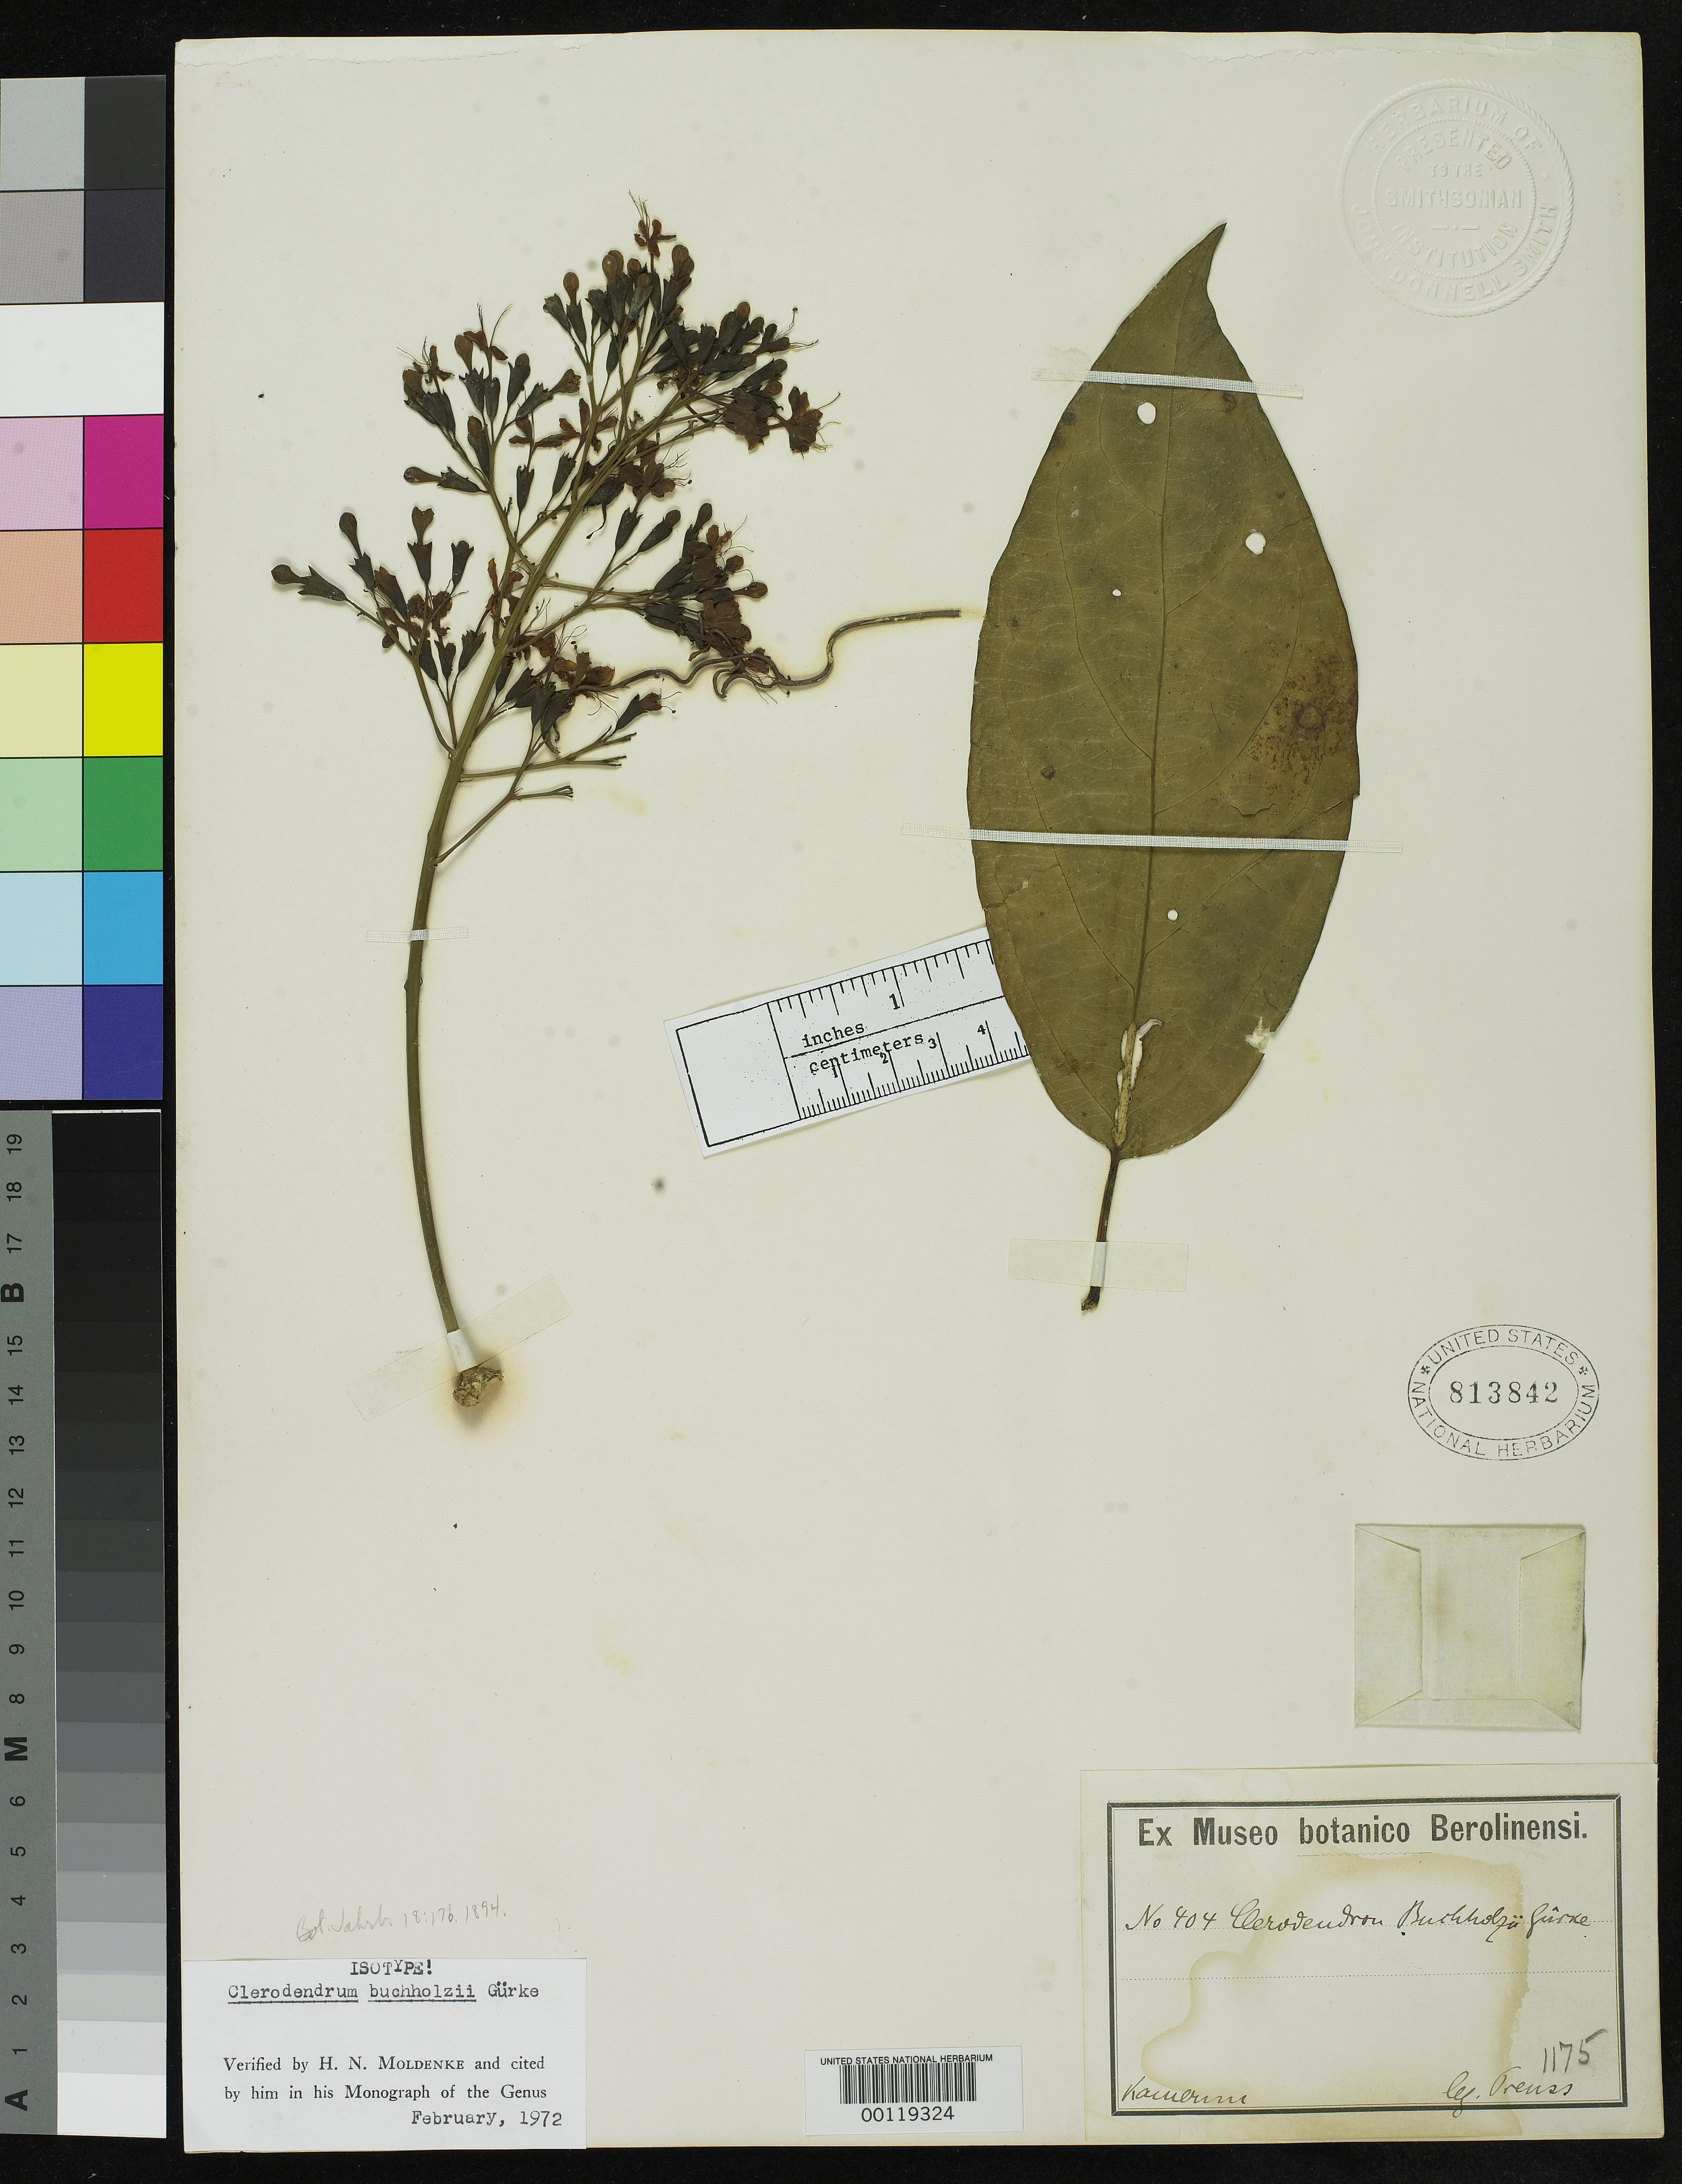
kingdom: Plantae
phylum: Tracheophyta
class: Magnoliopsida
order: Lamiales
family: Lamiaceae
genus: Clerodendrum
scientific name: Clerodendrum buchholzii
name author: Gürke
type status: Isotype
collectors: P. Preuss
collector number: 404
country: Cameroon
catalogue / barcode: US 813842